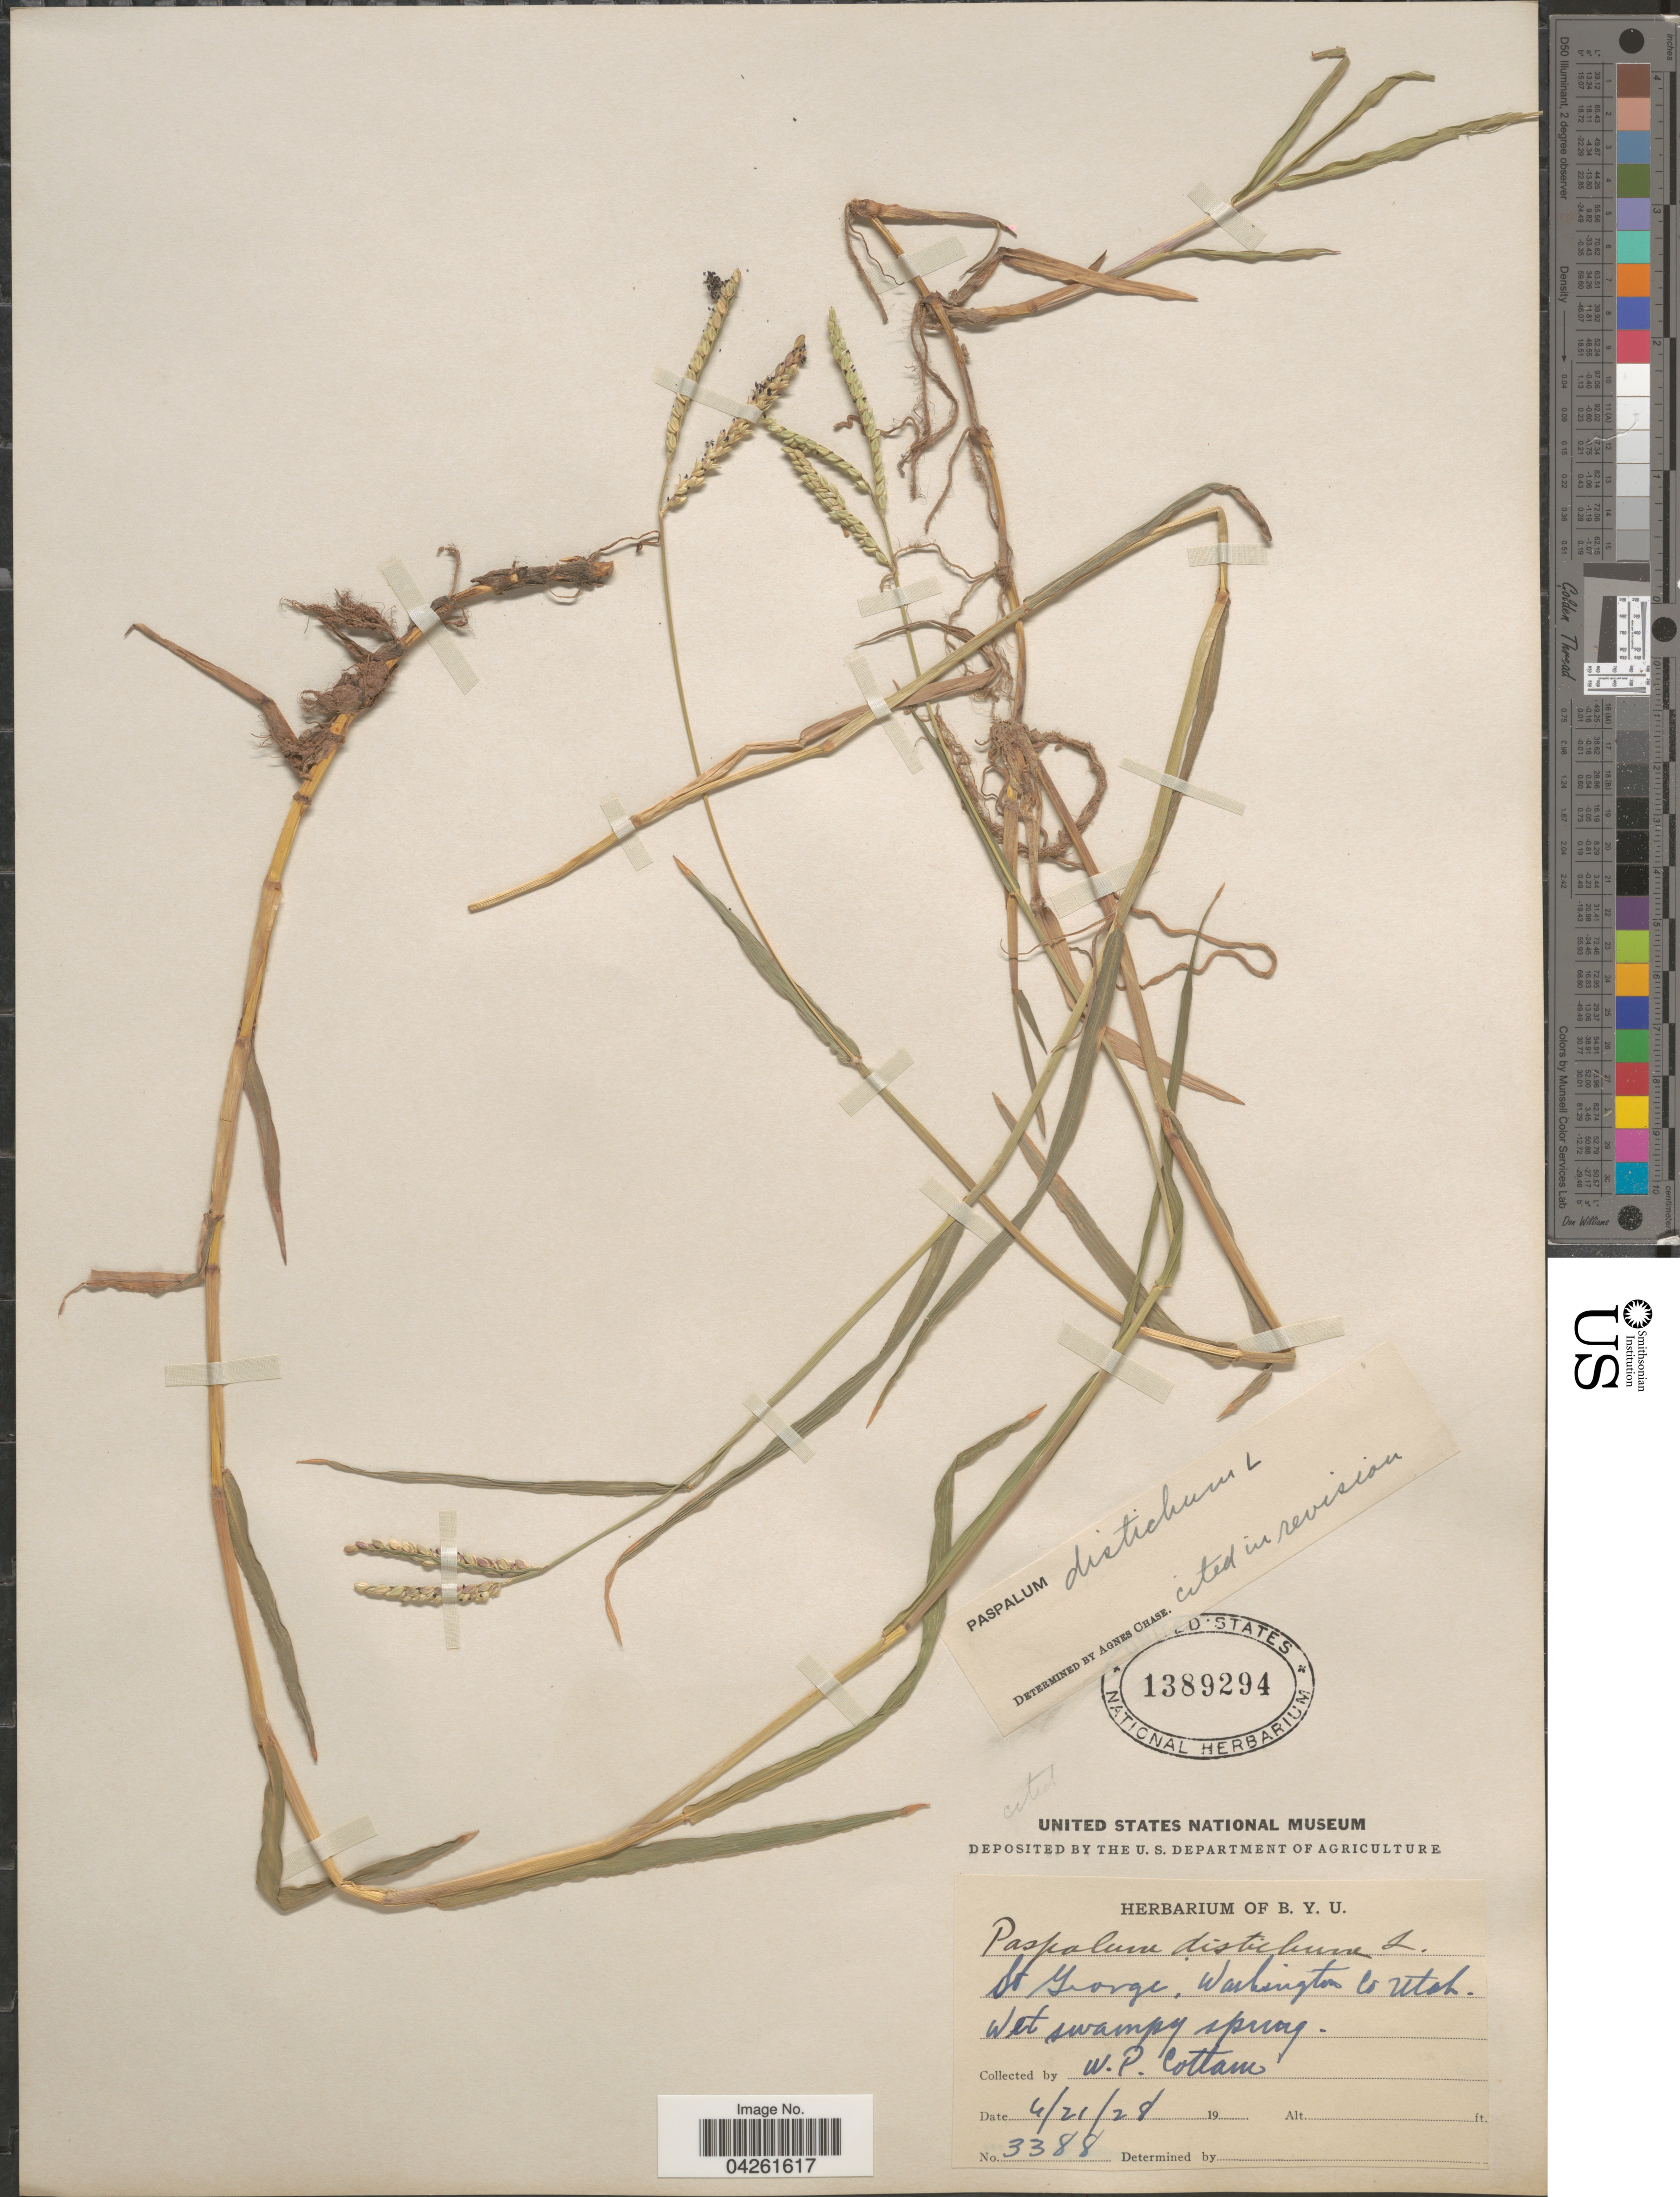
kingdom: Plantae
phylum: Tracheophyta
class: Liliopsida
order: Poales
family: Poaceae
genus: Paspalum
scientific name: Paspalum distichum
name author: L.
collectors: W. Cottam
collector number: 3388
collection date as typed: Transcribed d/m/y: 21/4/28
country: United States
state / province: Utah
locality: St George, Washington Co.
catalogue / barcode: US 1389294